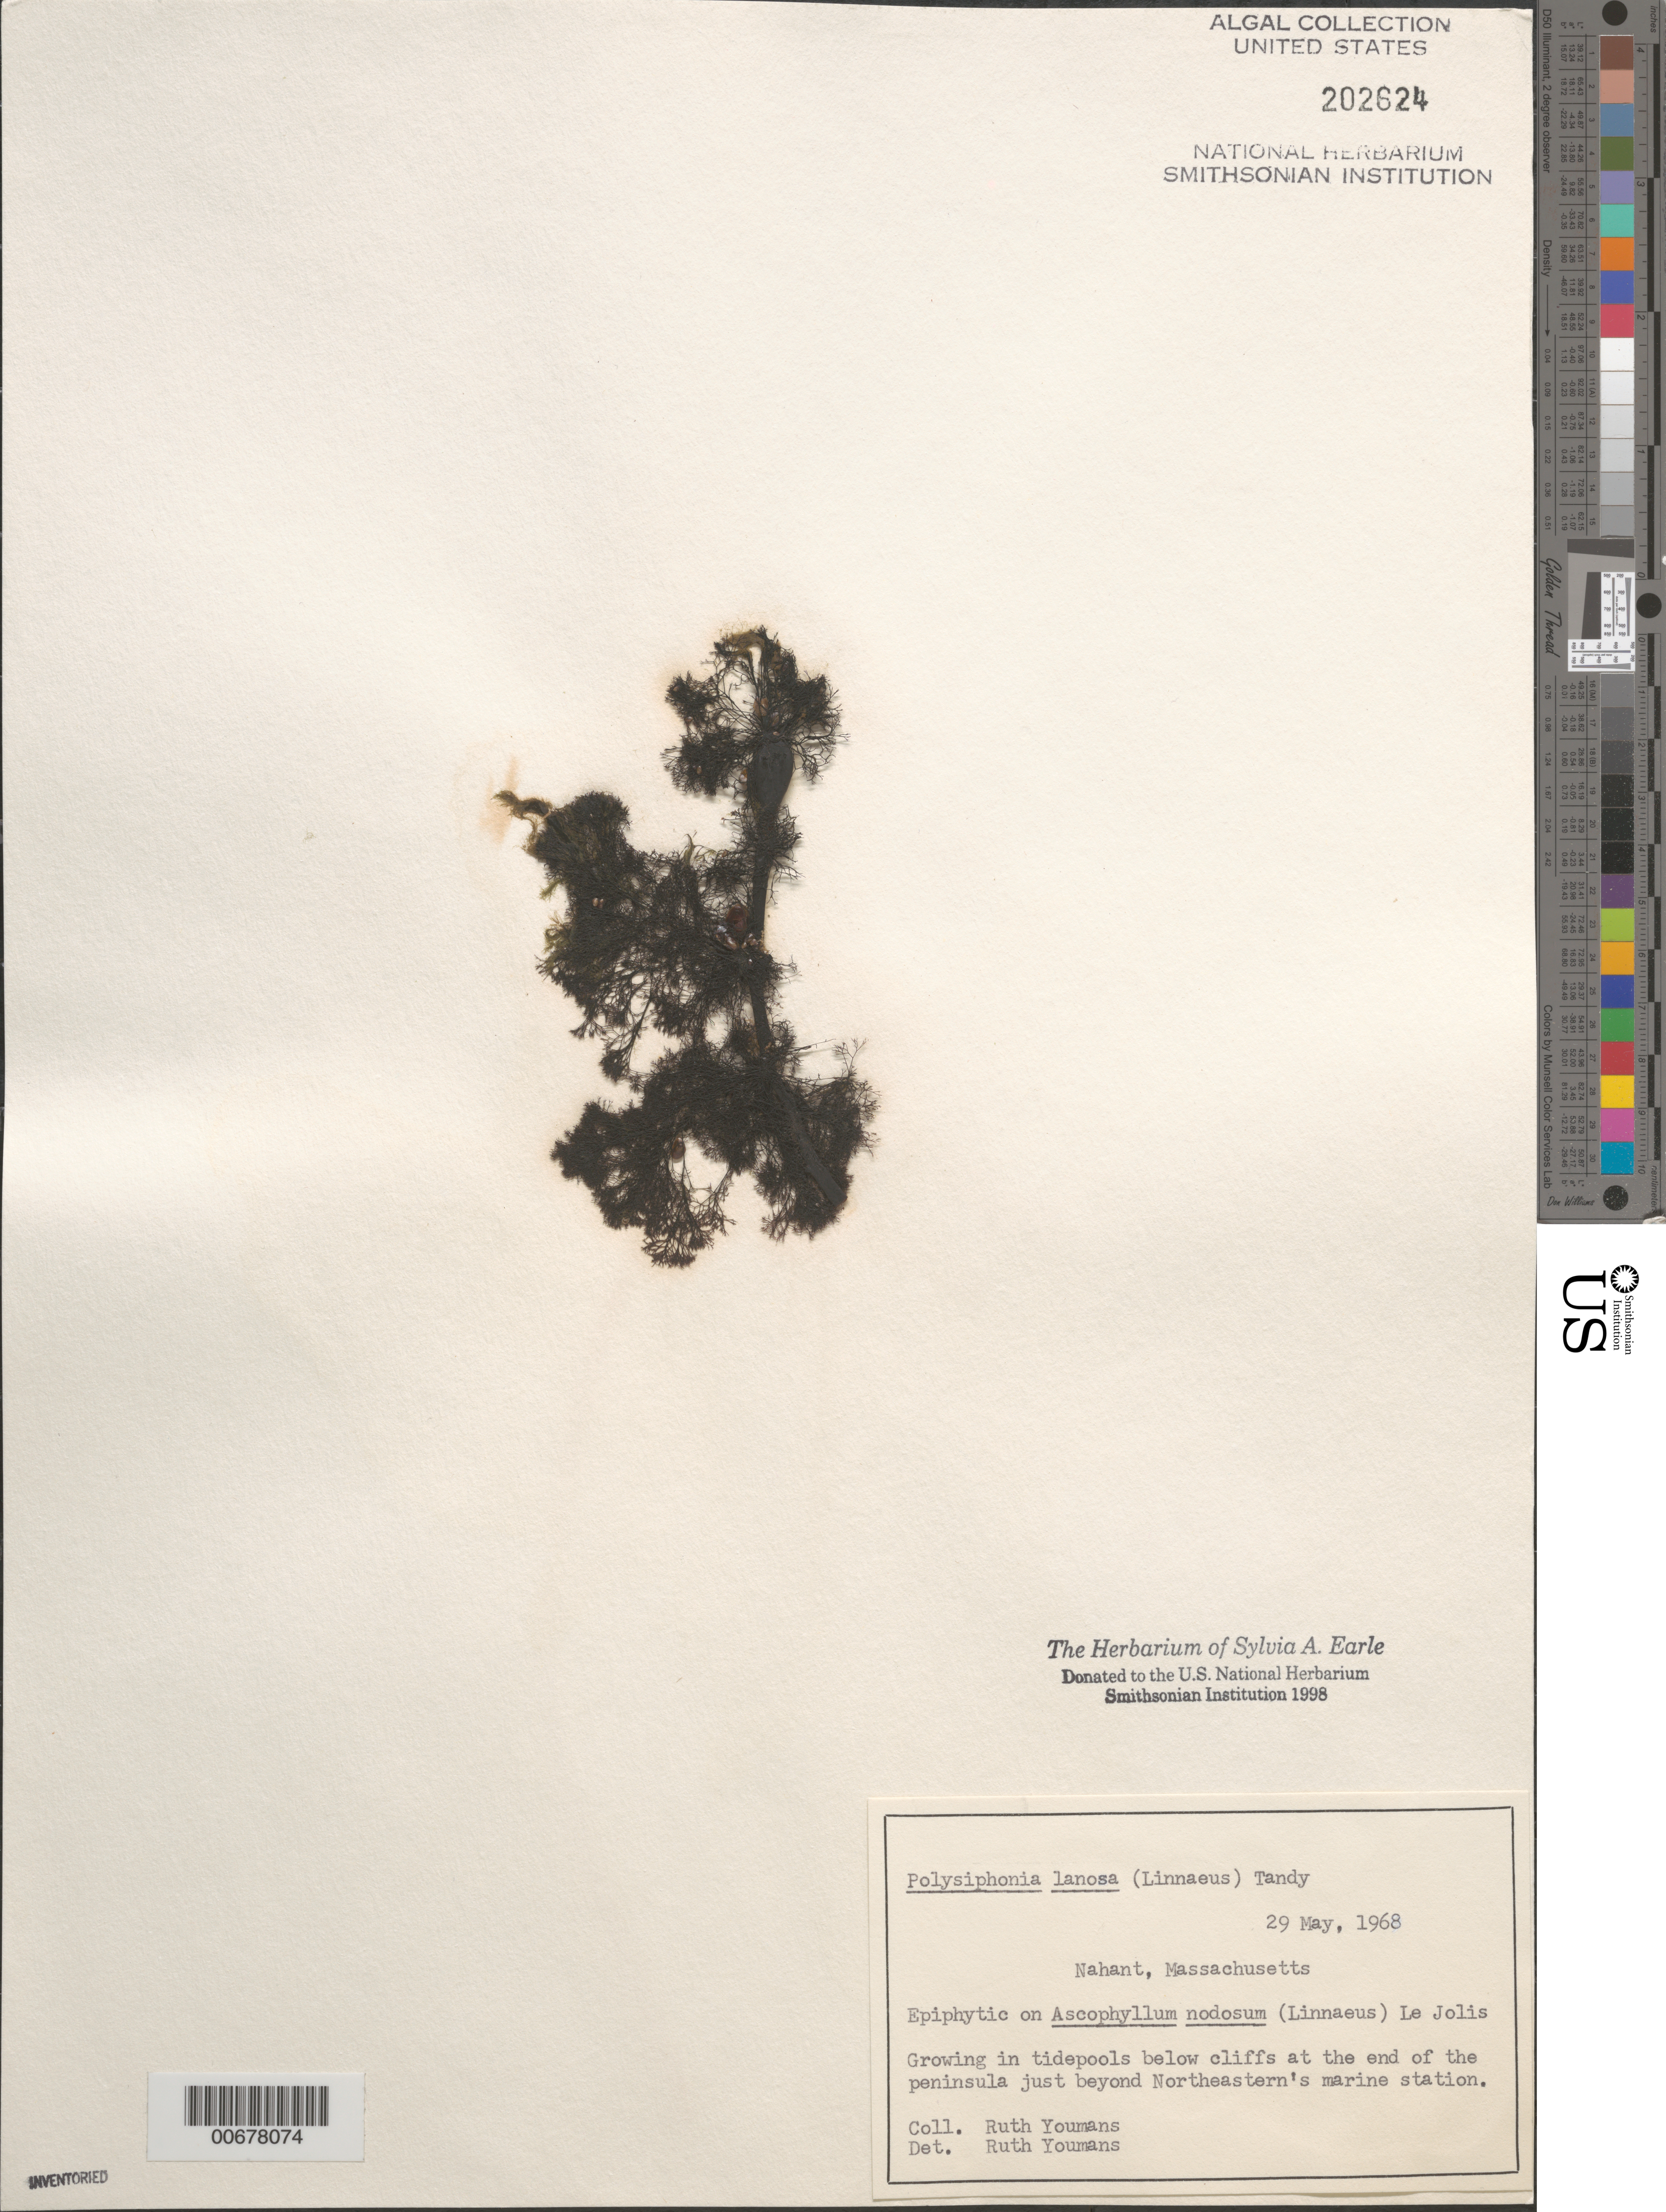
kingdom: Plantae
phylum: Rhodophyta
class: Florideophyceae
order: Ceramiales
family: Rhodomelaceae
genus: Vertebrata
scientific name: Vertebrata lanosa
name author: (L.) T.A. Chr.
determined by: Algae name updating Project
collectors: R. Youmans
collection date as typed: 29 May 1968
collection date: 1968-05-29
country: United States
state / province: Massachusetts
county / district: Essex County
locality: Peninsula end just beyond Northeastern University's marine station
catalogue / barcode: US 202624